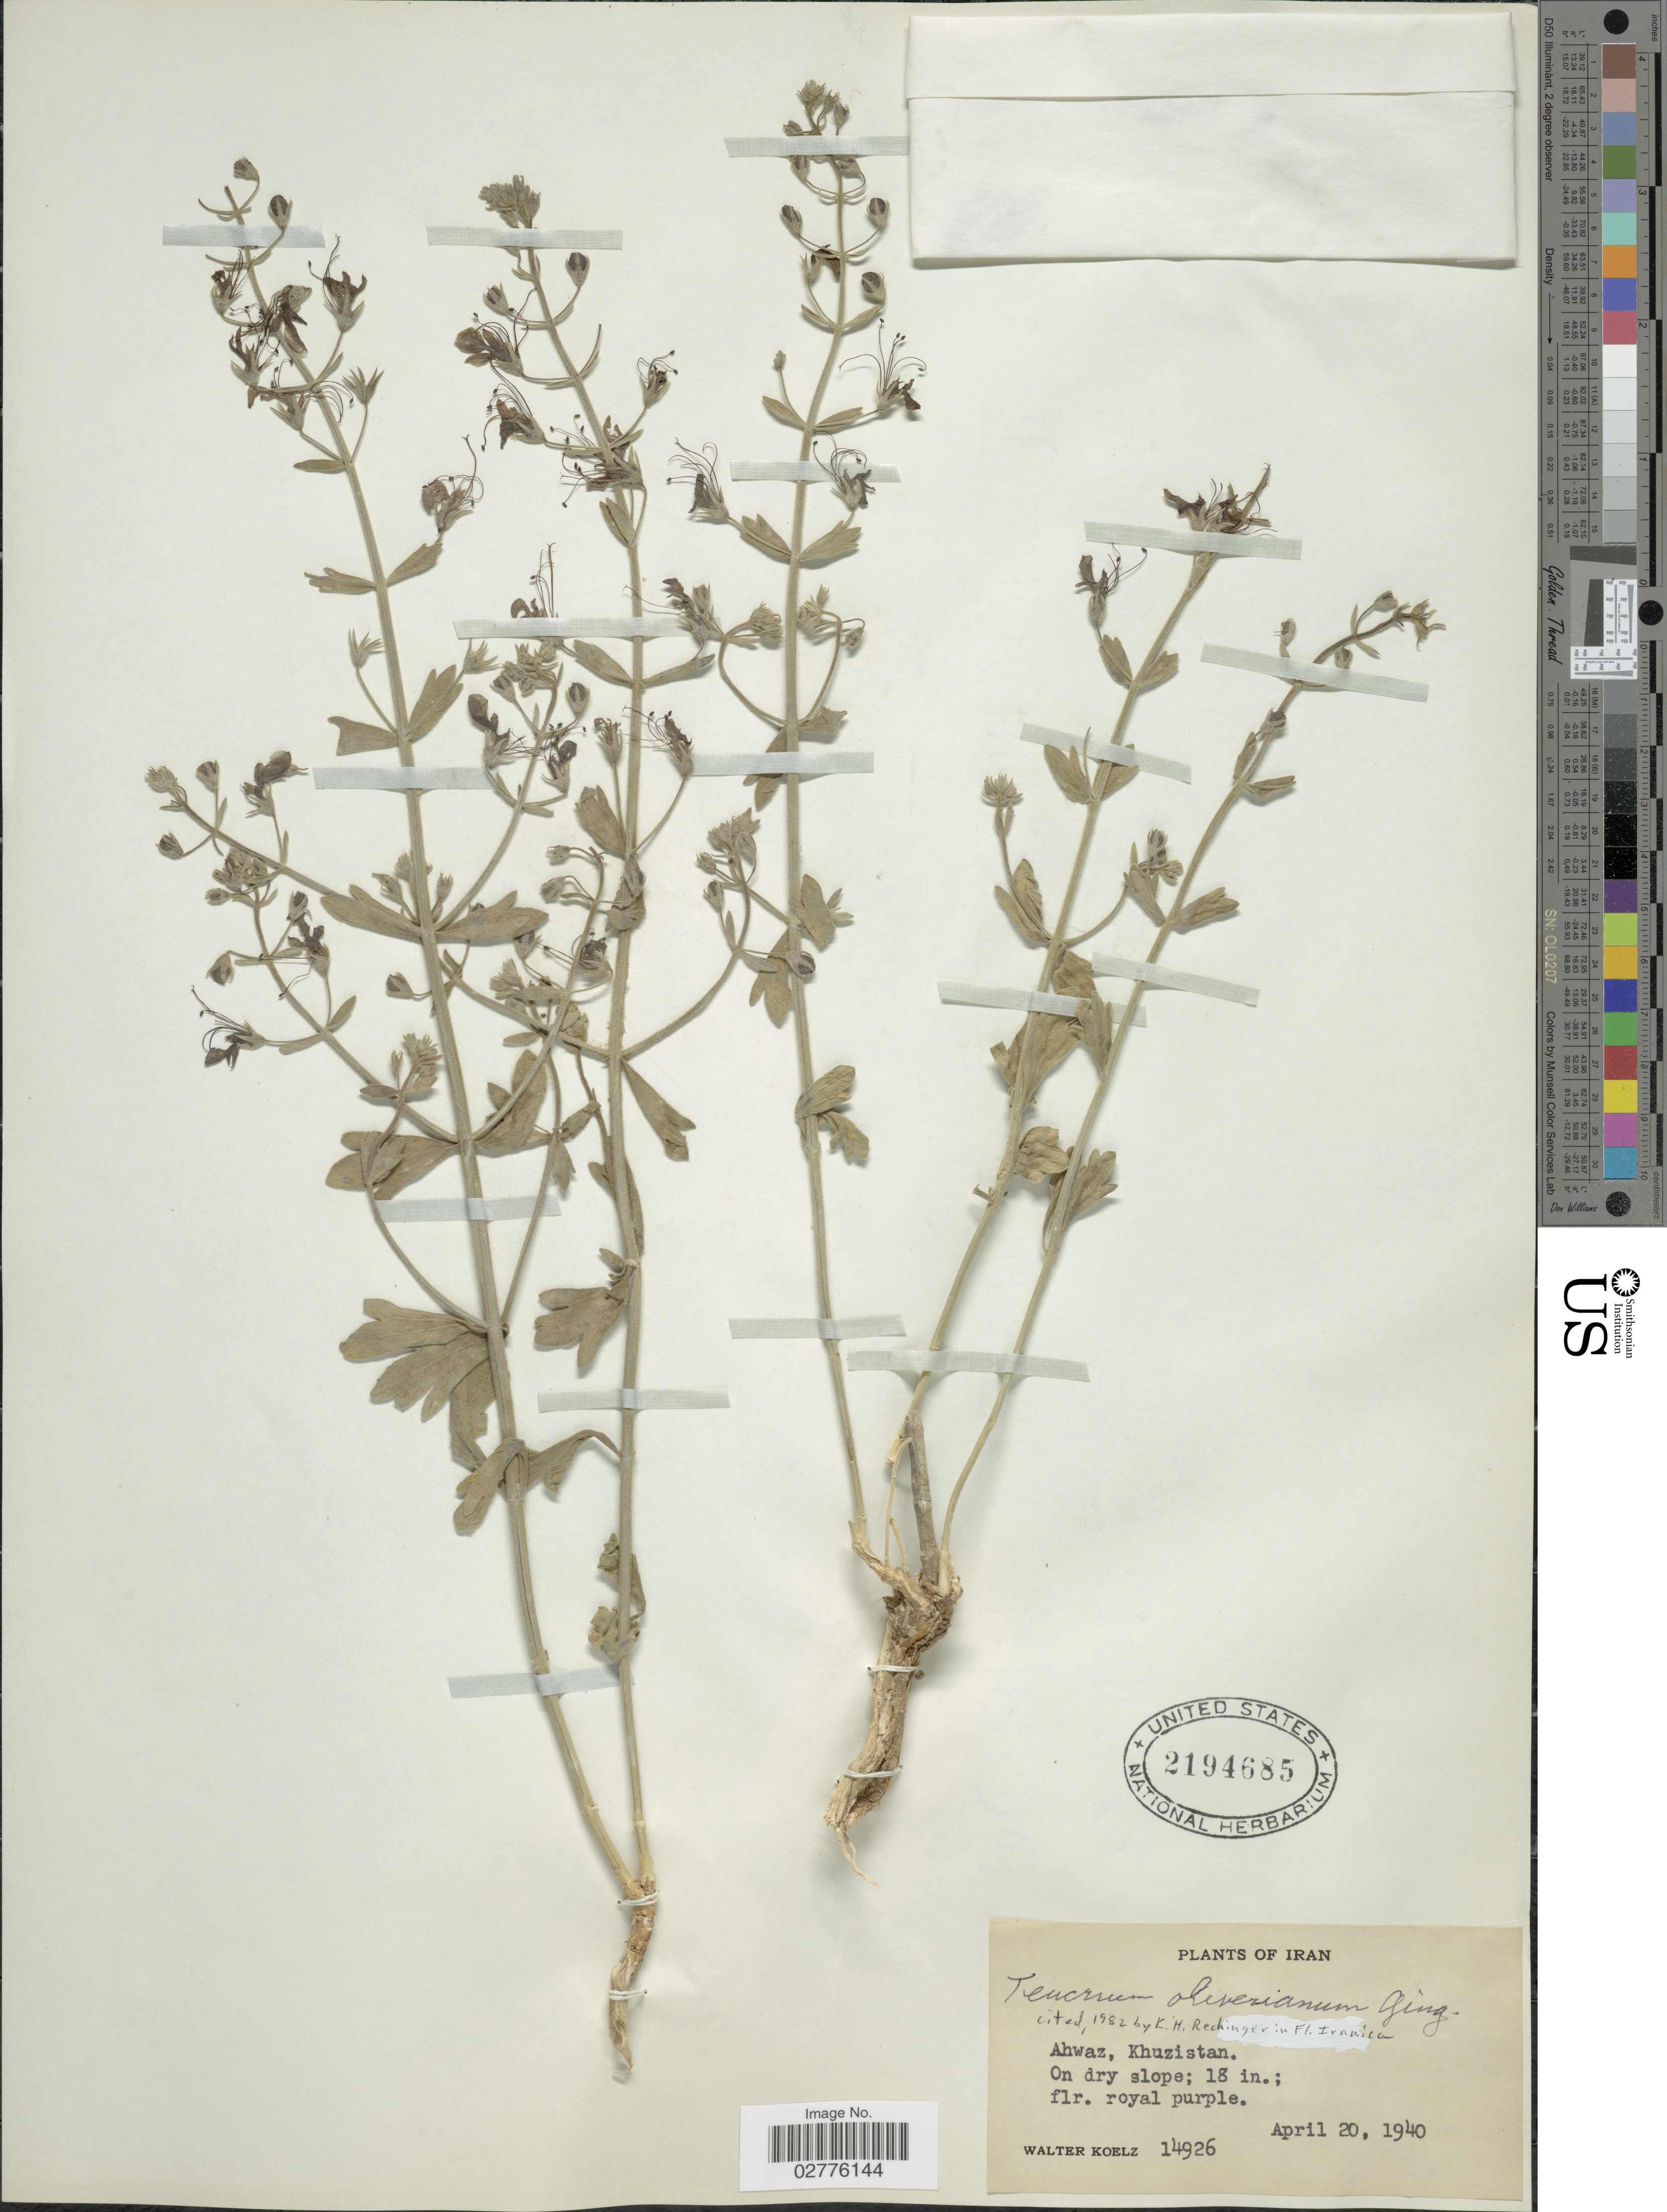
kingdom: Plantae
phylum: Tracheophyta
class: Magnoliopsida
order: Lamiales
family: Lamiaceae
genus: Teucrium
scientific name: Teucrium oliverianum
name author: Ging. ex Benth.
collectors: W. N. Koelz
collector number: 14926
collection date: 1940-04-20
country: Iran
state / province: Khuzestan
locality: Ahwaz, Khuzistan.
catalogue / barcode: US 2194685